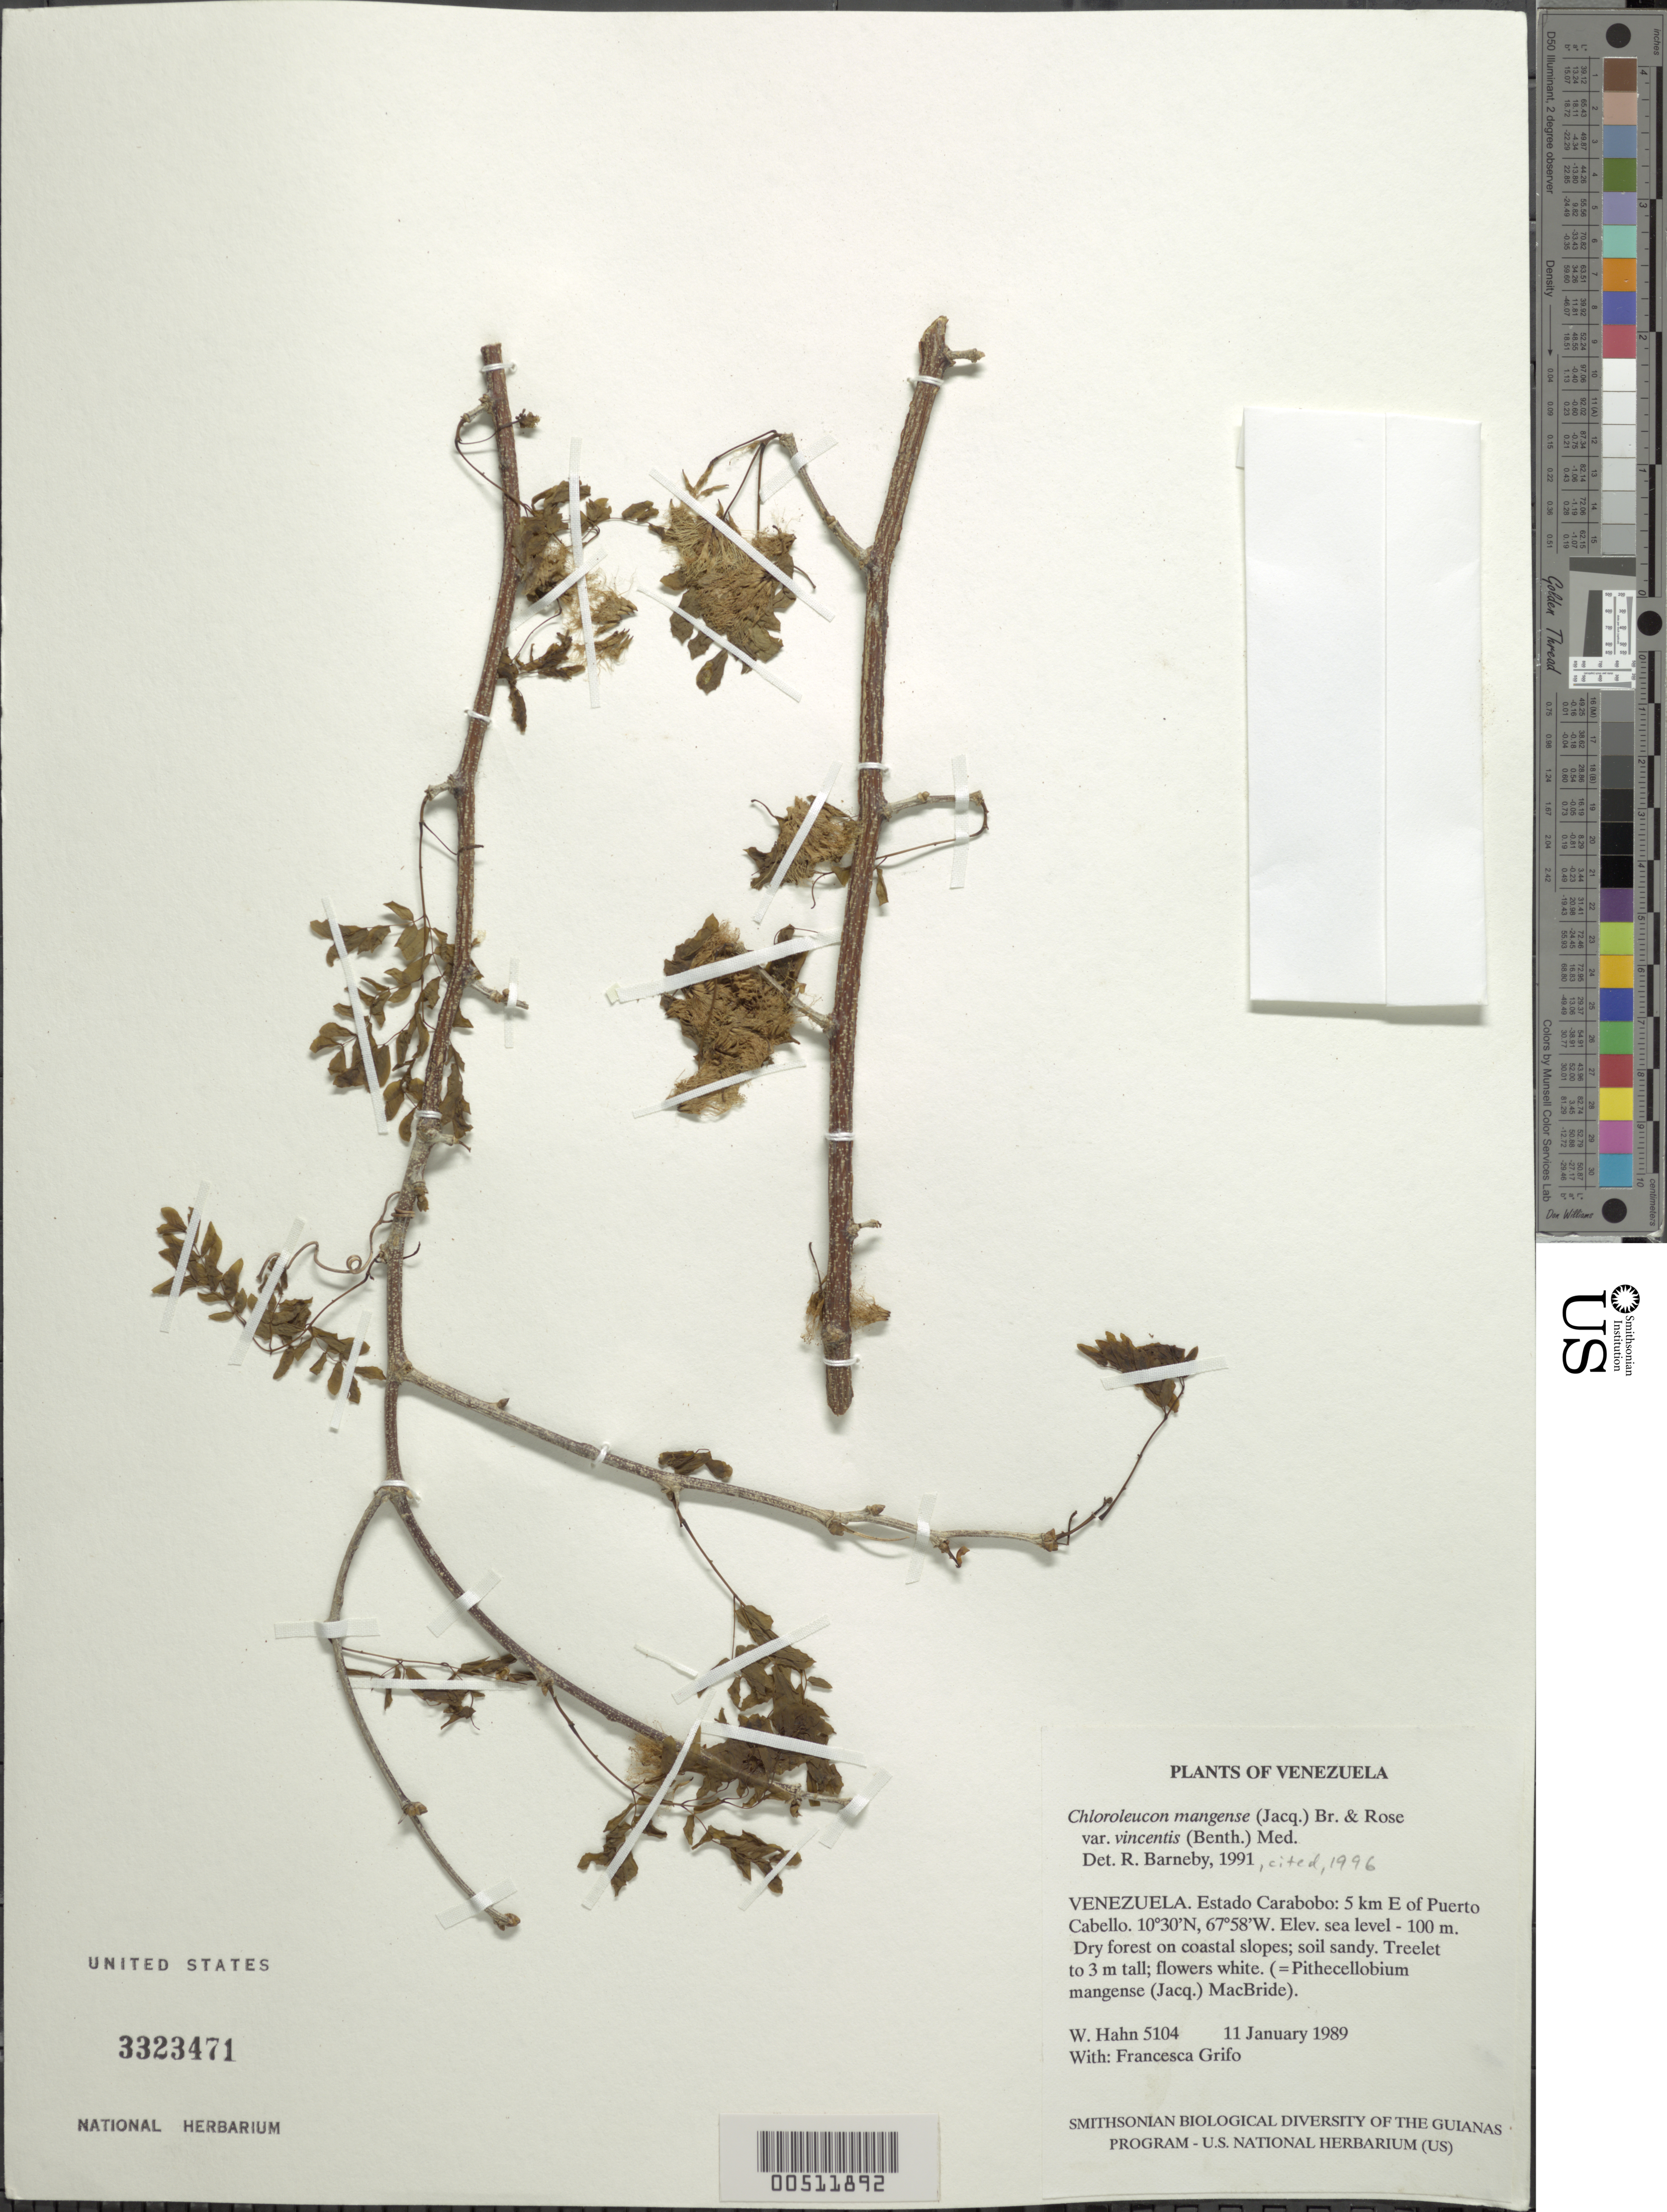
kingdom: Plantae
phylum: Tracheophyta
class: Magnoliopsida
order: Fabales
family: Fabaceae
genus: Chloroleucon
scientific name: Chloroleucon mangense var. vincentis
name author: (Benth.) Barneby & J.W. Grimes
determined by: Barneby, Rupert C., (NY)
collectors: W. Hahn & F. Grifo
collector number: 5104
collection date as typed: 11 Jan 1989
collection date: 1989-01-11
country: Venezuela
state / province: Carabobo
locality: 5 km E of Puerto Cabello.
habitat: Dry forest on coastal slopes.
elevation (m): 1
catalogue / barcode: US 3323417